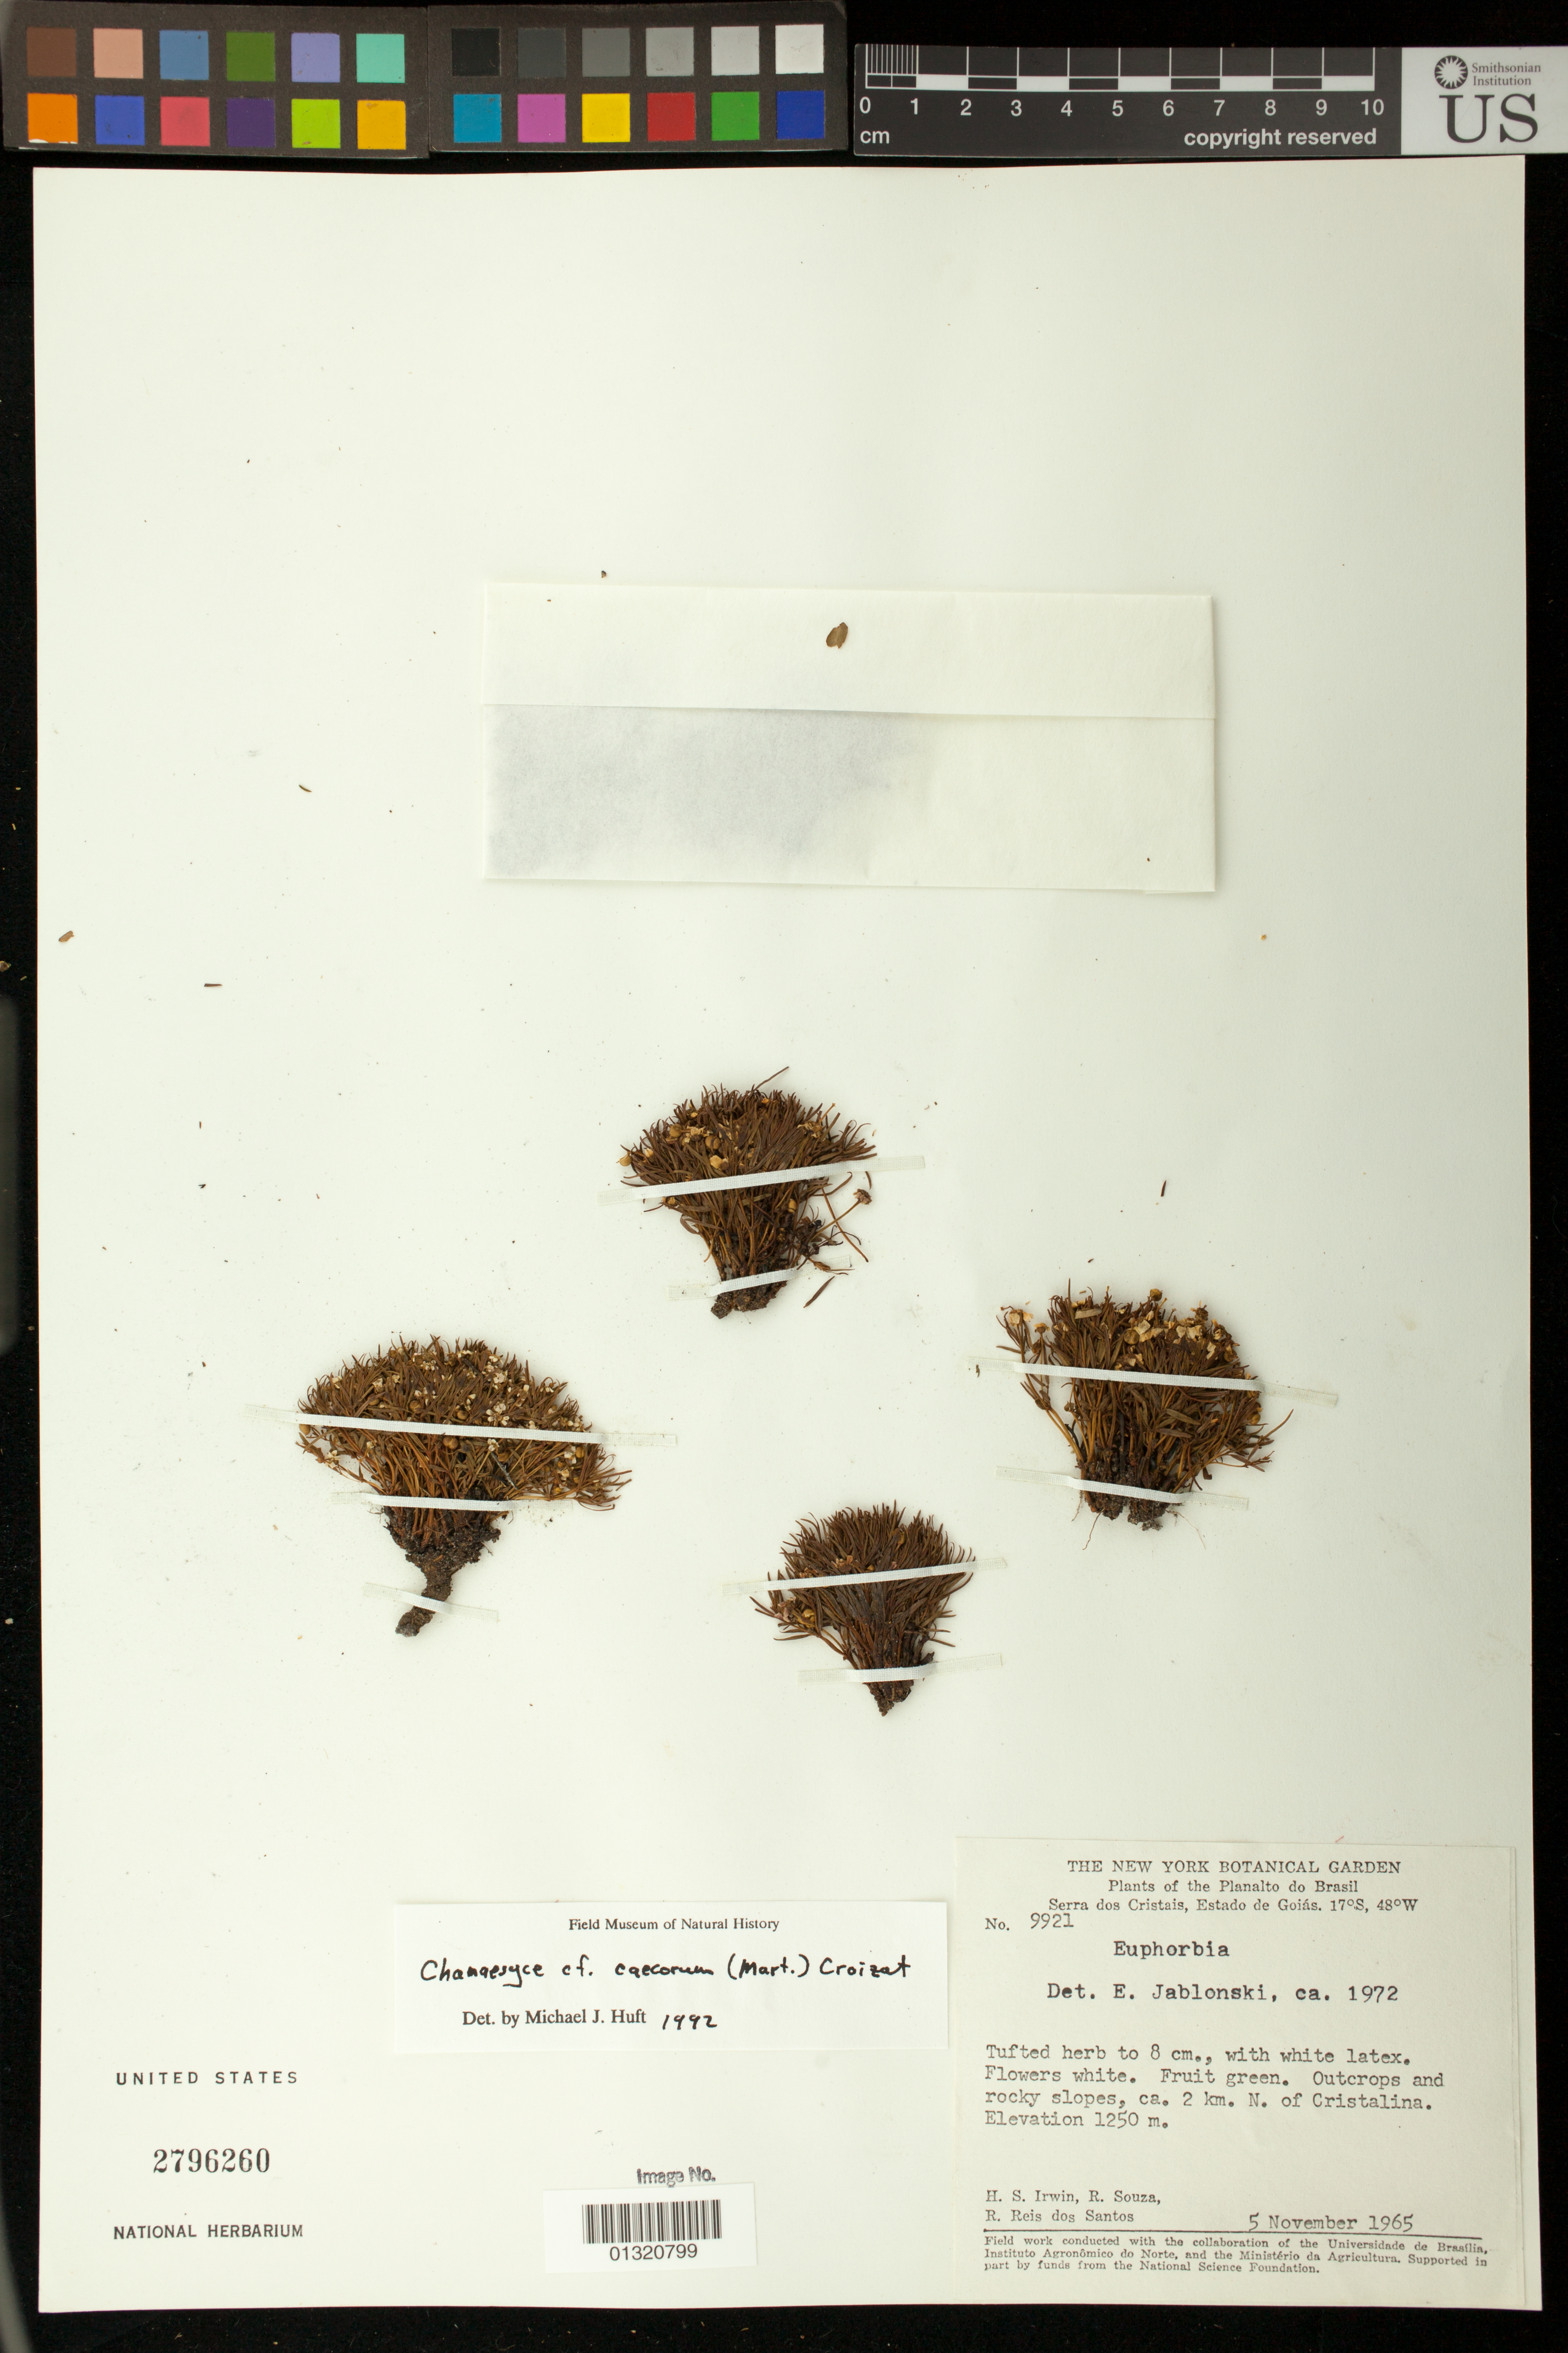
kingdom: Plantae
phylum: Tracheophyta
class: Magnoliopsida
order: Malpighiales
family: Euphorbiaceae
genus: Euphorbia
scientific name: Euphorbia potentilloides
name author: Boiss.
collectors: H. Irwin, R. Souza & R. Reis dos Santos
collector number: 9921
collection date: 1965-11-05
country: Brazil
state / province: Goiás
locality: Serra dos Cristais; ca. 2 km. N. of Cristalina.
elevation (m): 1250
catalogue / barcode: US 2796260